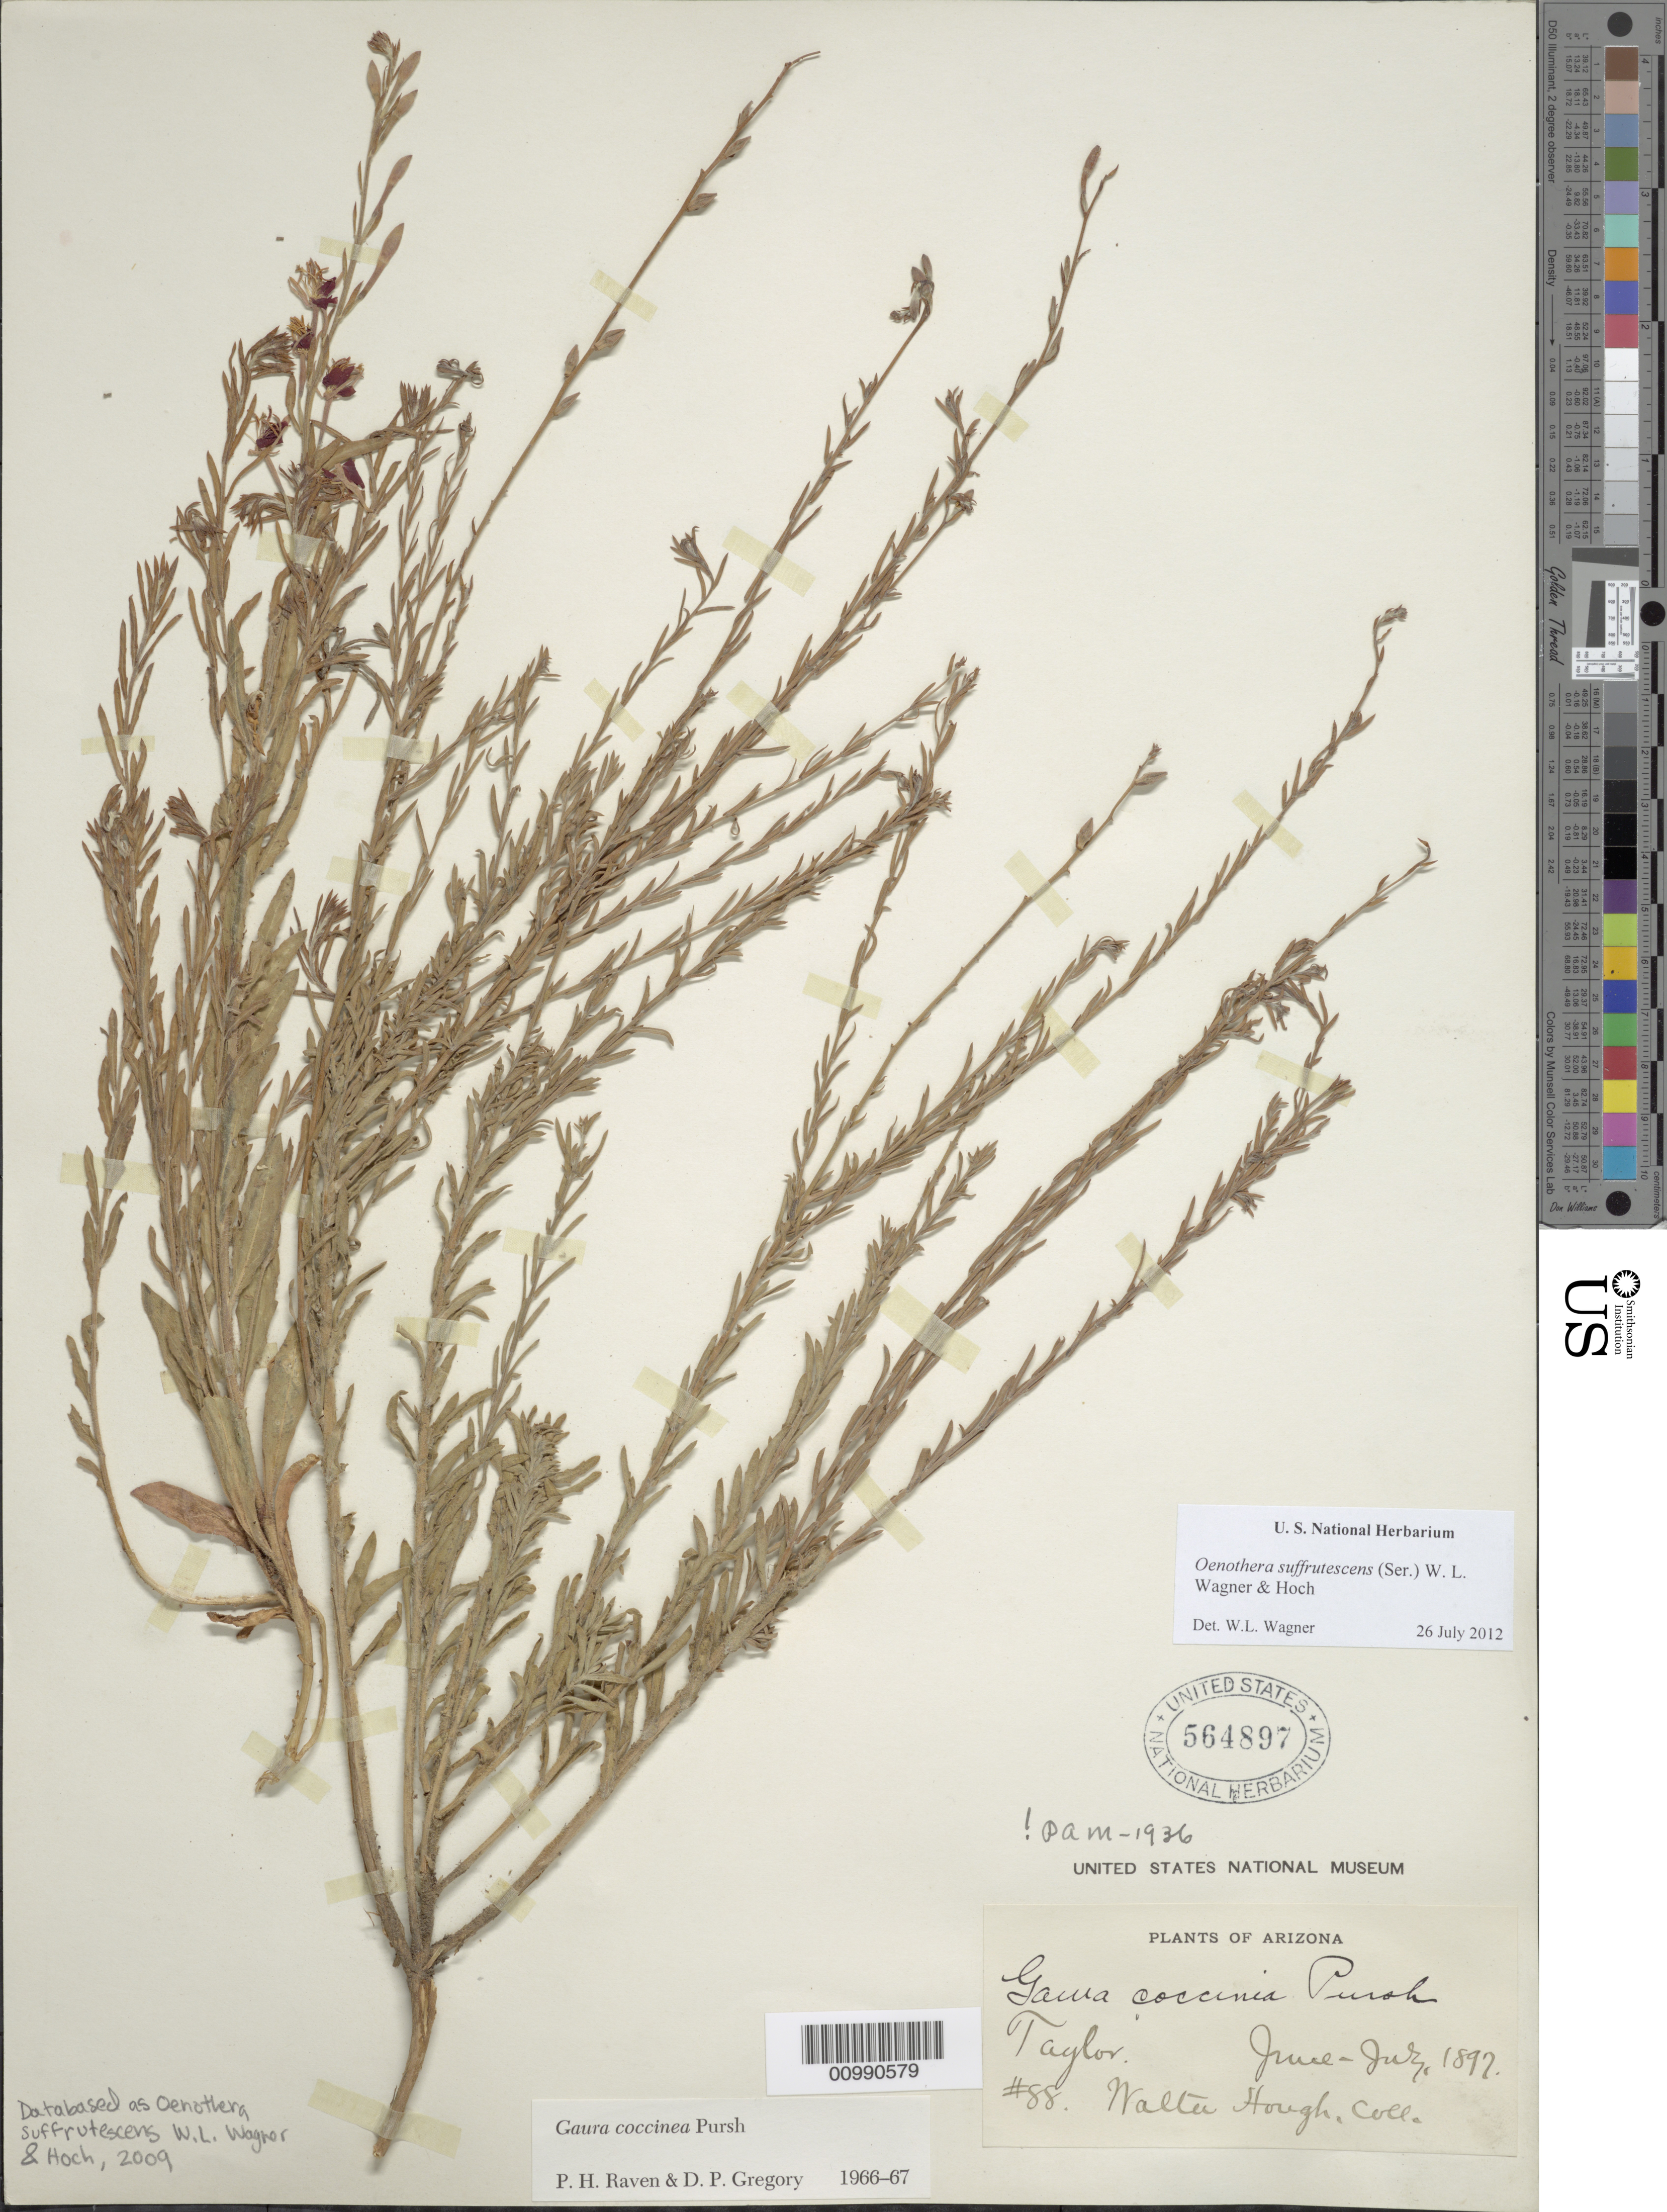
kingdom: Plantae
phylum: Tracheophyta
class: Magnoliopsida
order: Myrtales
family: Onagraceae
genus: Oenothera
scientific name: Oenothera suffrutescens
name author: (Ser.) W.L. Wagner & Hoch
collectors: W. Hough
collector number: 88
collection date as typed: Jun 1897 to -- Jul 1897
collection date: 1897-06/1897-07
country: United States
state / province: Arizona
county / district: Navajo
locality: Taylor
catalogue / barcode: US 990579